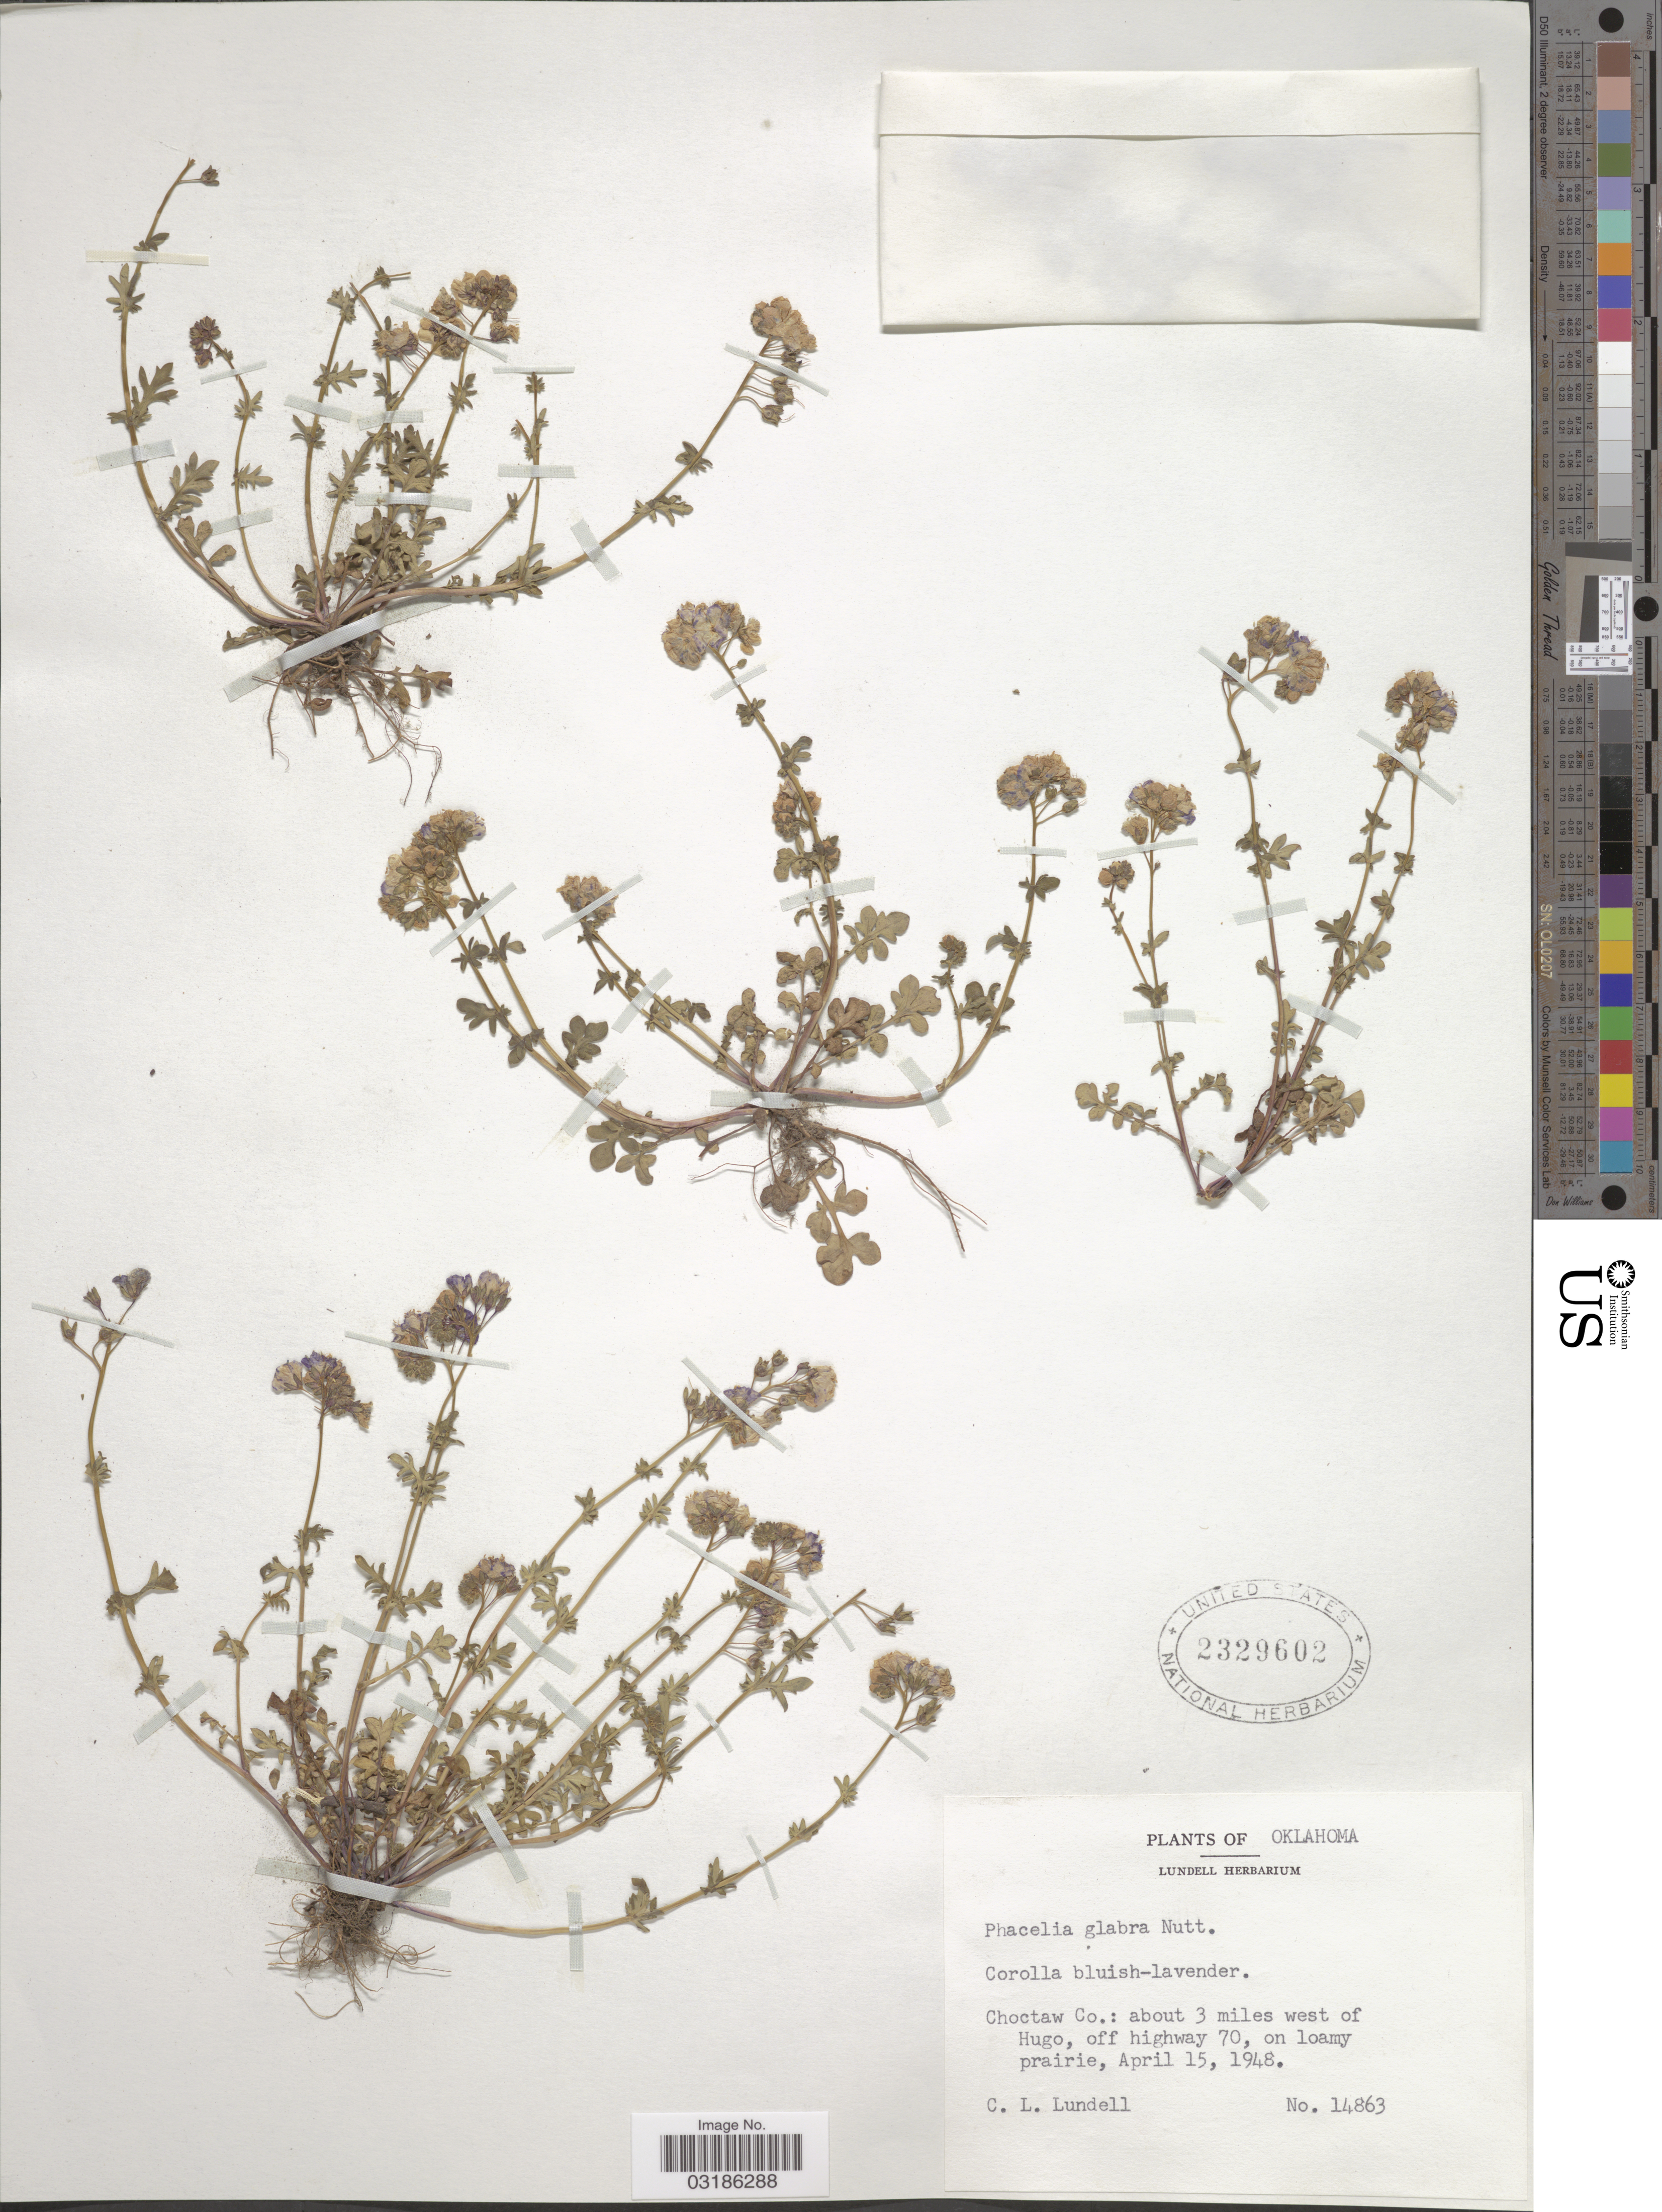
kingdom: Plantae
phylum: Tracheophyta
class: Magnoliopsida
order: Boraginales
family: Hydrophyllaceae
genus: Phacelia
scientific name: Phacelia glabra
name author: Nutt.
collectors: C. L. Lundell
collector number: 14863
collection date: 1948-04-15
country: United States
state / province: Oklahoma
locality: Choctaw Co.: about 3 miles west of Hugo, off highway 70.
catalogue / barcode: US 2329602